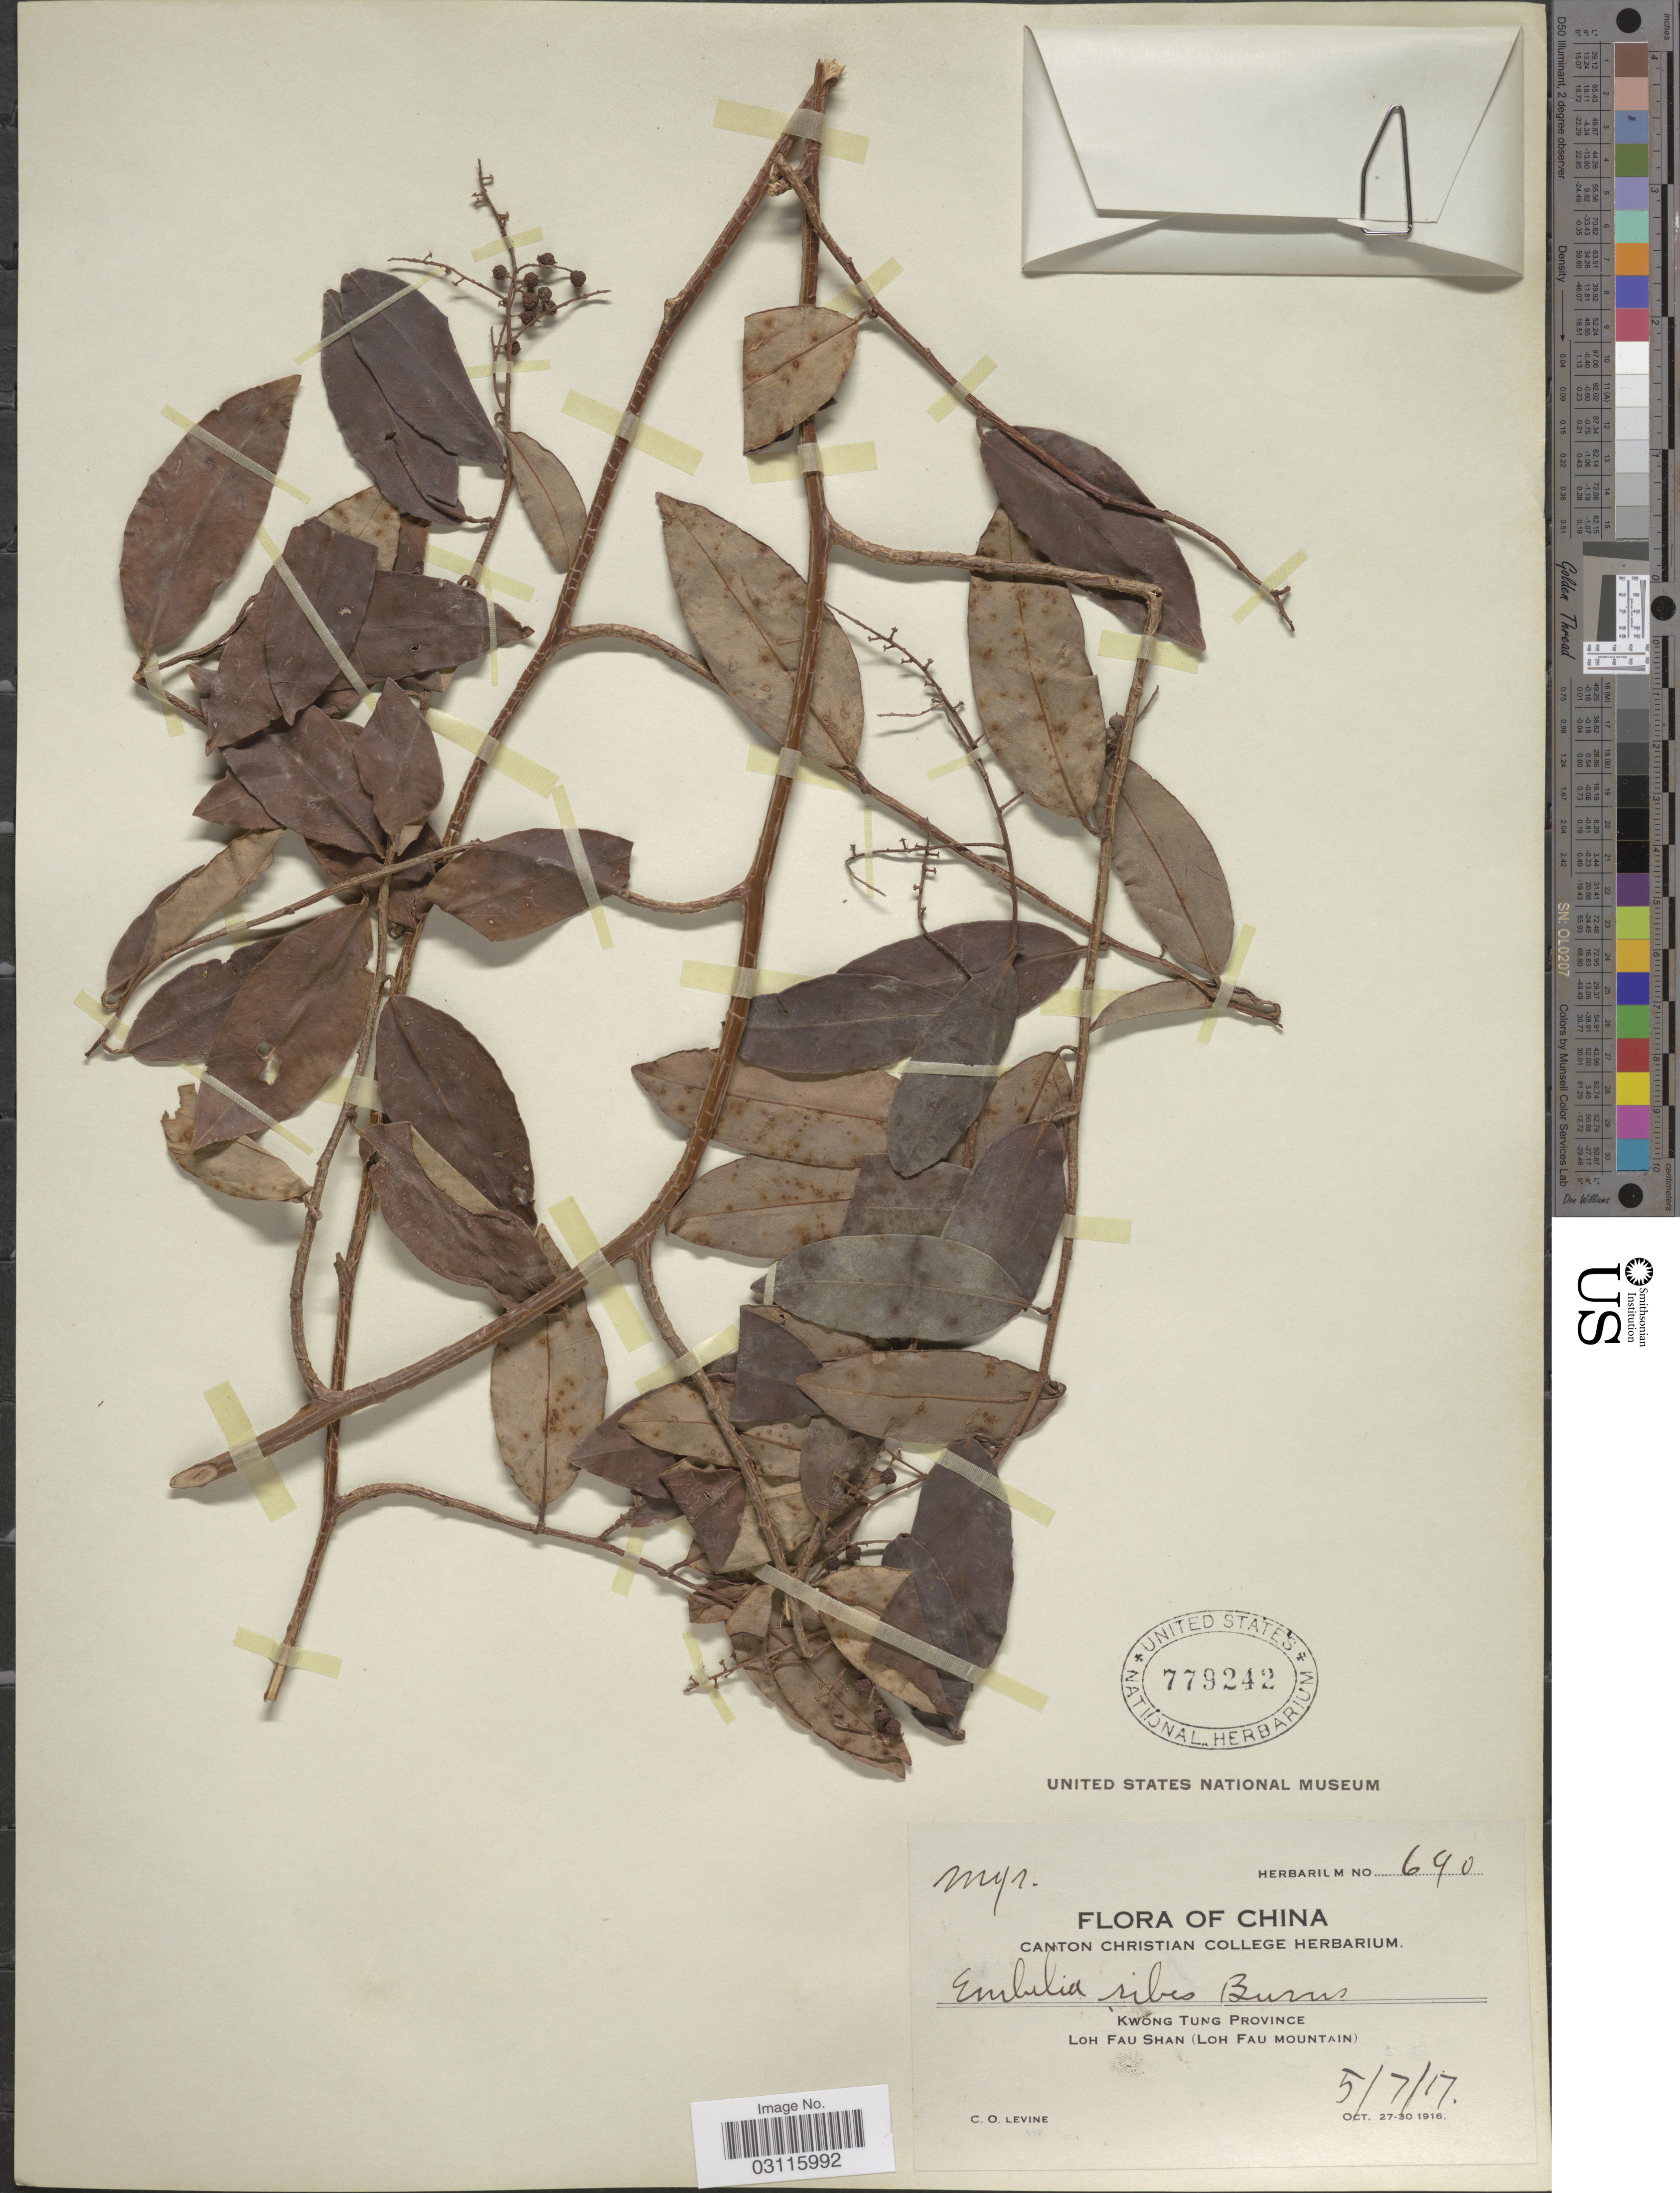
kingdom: Plantae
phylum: Tracheophyta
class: Magnoliopsida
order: Ericales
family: Primulaceae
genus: Embelia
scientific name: Embelia ribes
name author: Burm. f.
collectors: C. O. Levine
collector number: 690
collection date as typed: Transcribed d/m/y: 5/7/17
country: China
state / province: Guangdong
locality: Kwong Tung Province, Loh Fau Shan (Loh Fau Mountain).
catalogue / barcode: US 779242